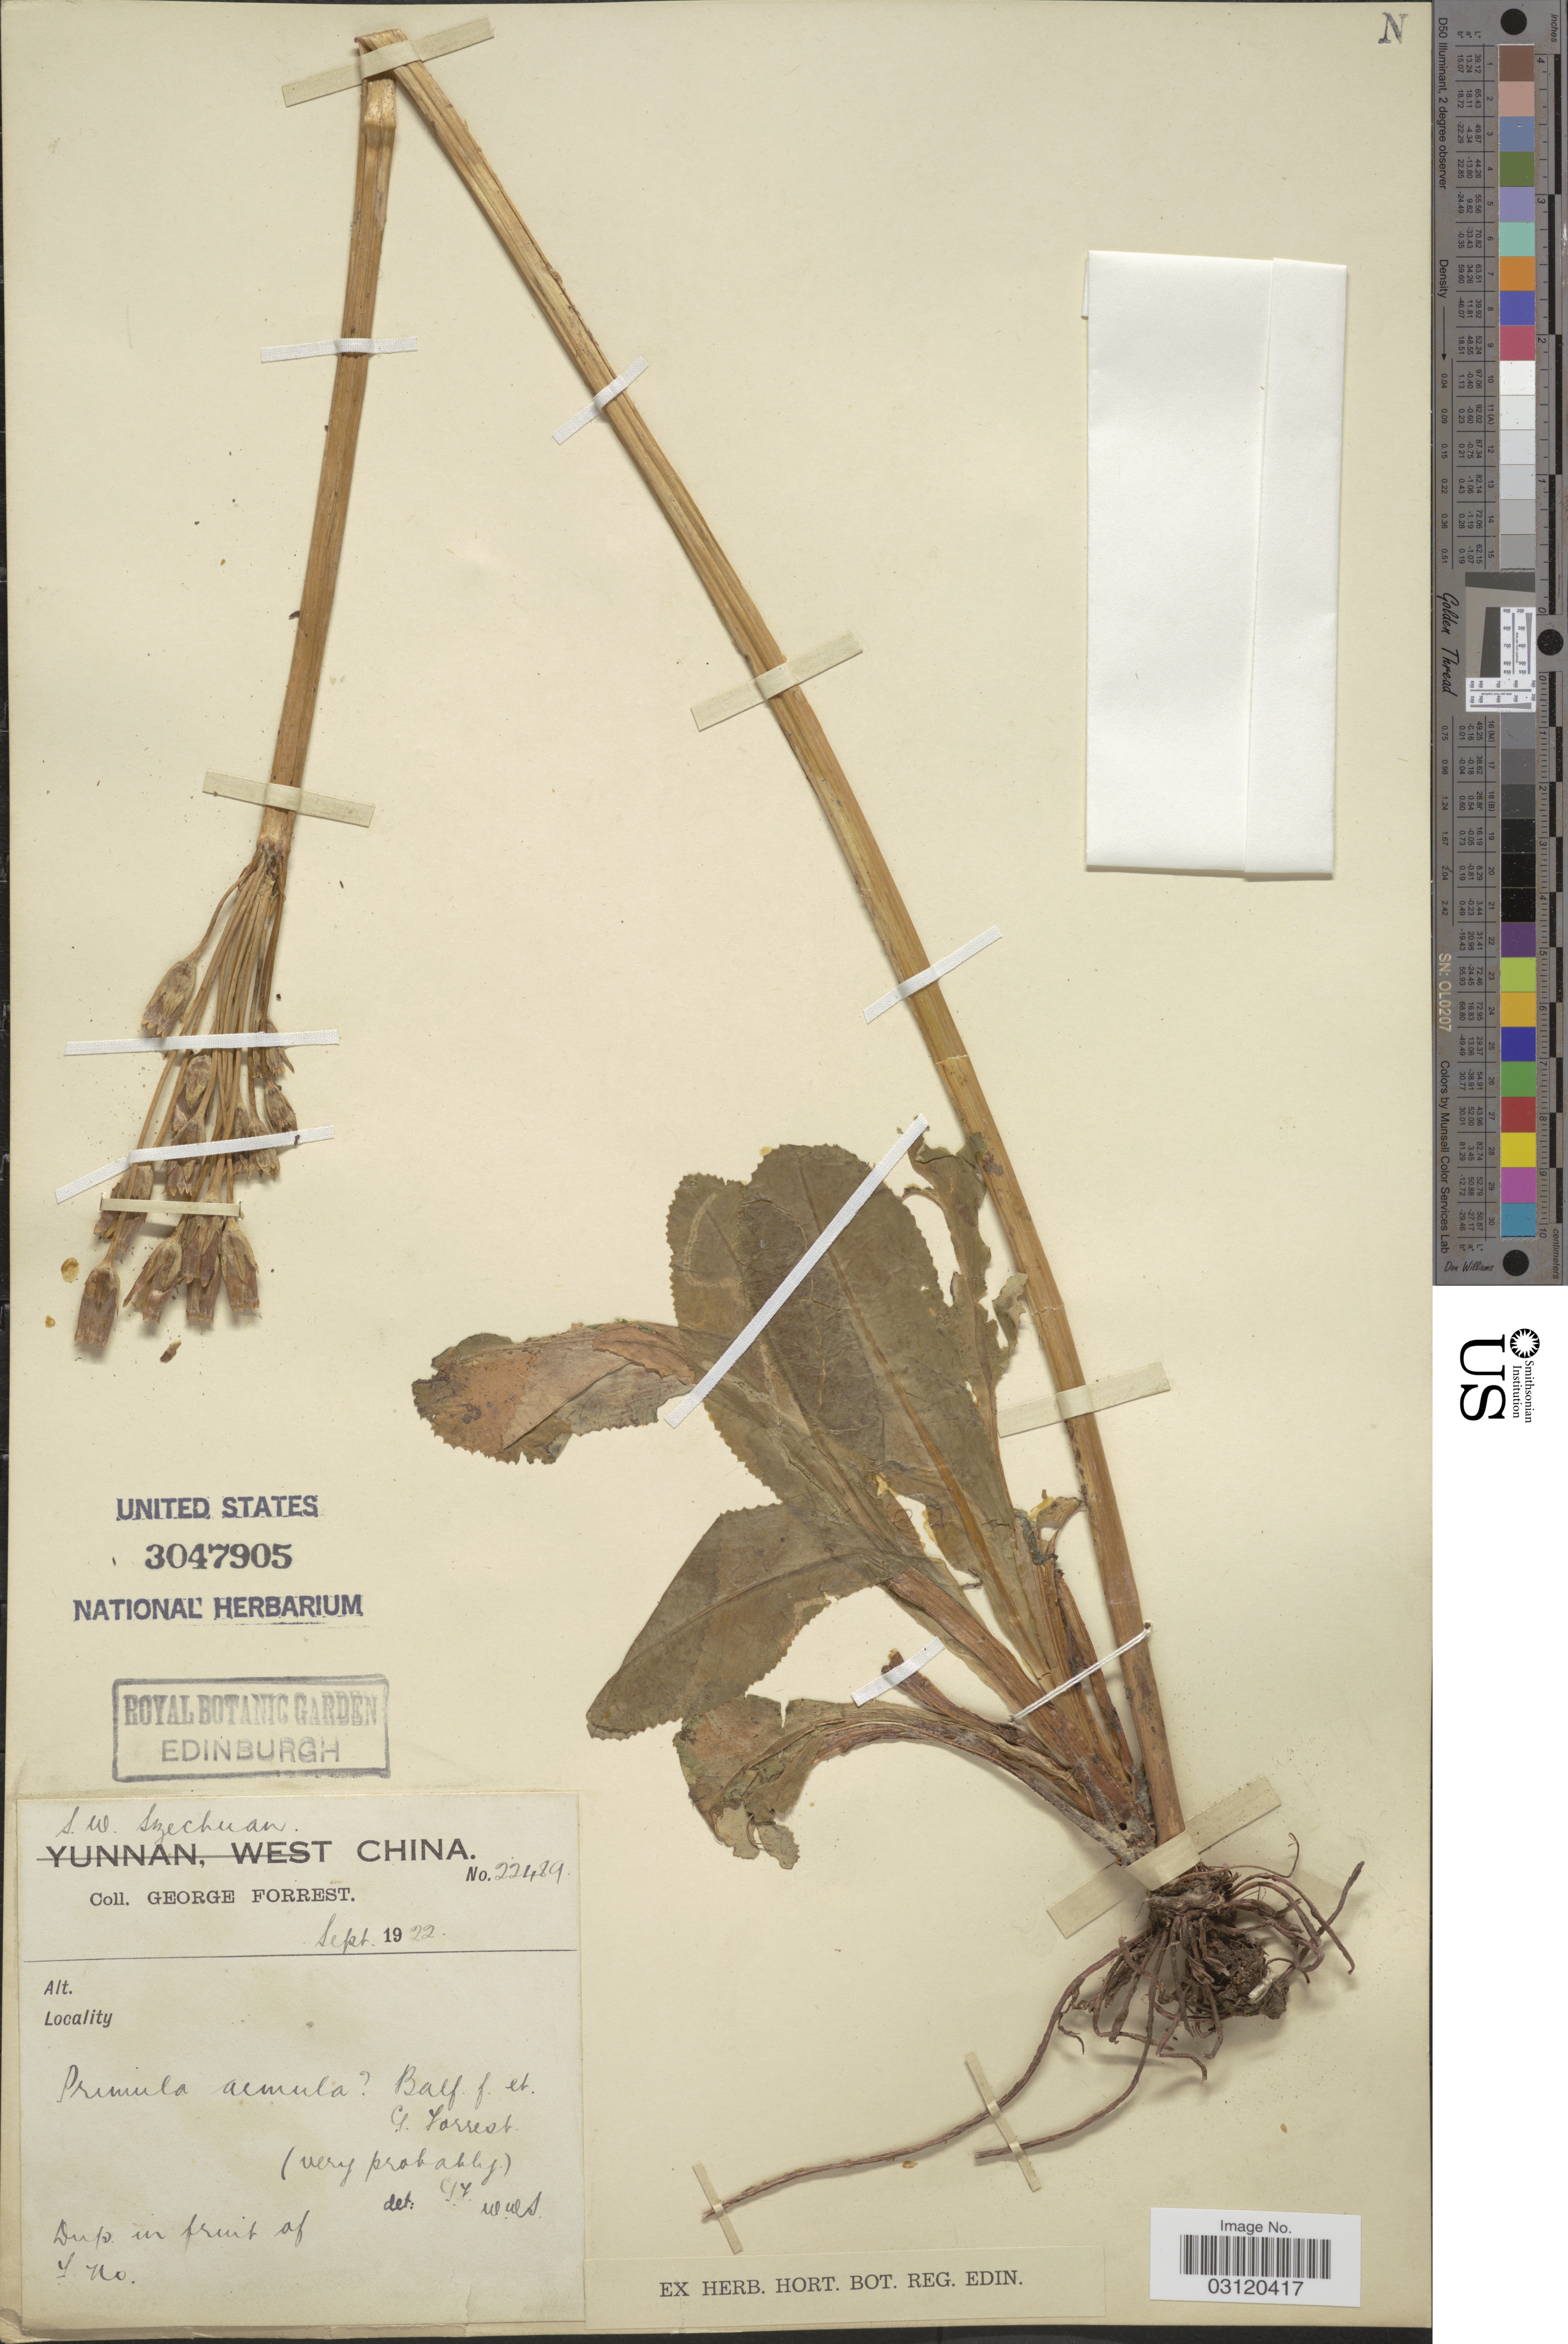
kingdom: Plantae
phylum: Tracheophyta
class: Magnoliopsida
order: Ericales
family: Primulaceae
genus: Primula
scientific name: Primula aemula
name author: Balf. f. & Forrest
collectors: G. Forrest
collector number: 22489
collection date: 1922-09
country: China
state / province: Sichuan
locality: S.W. Szechuan.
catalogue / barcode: US 3047905